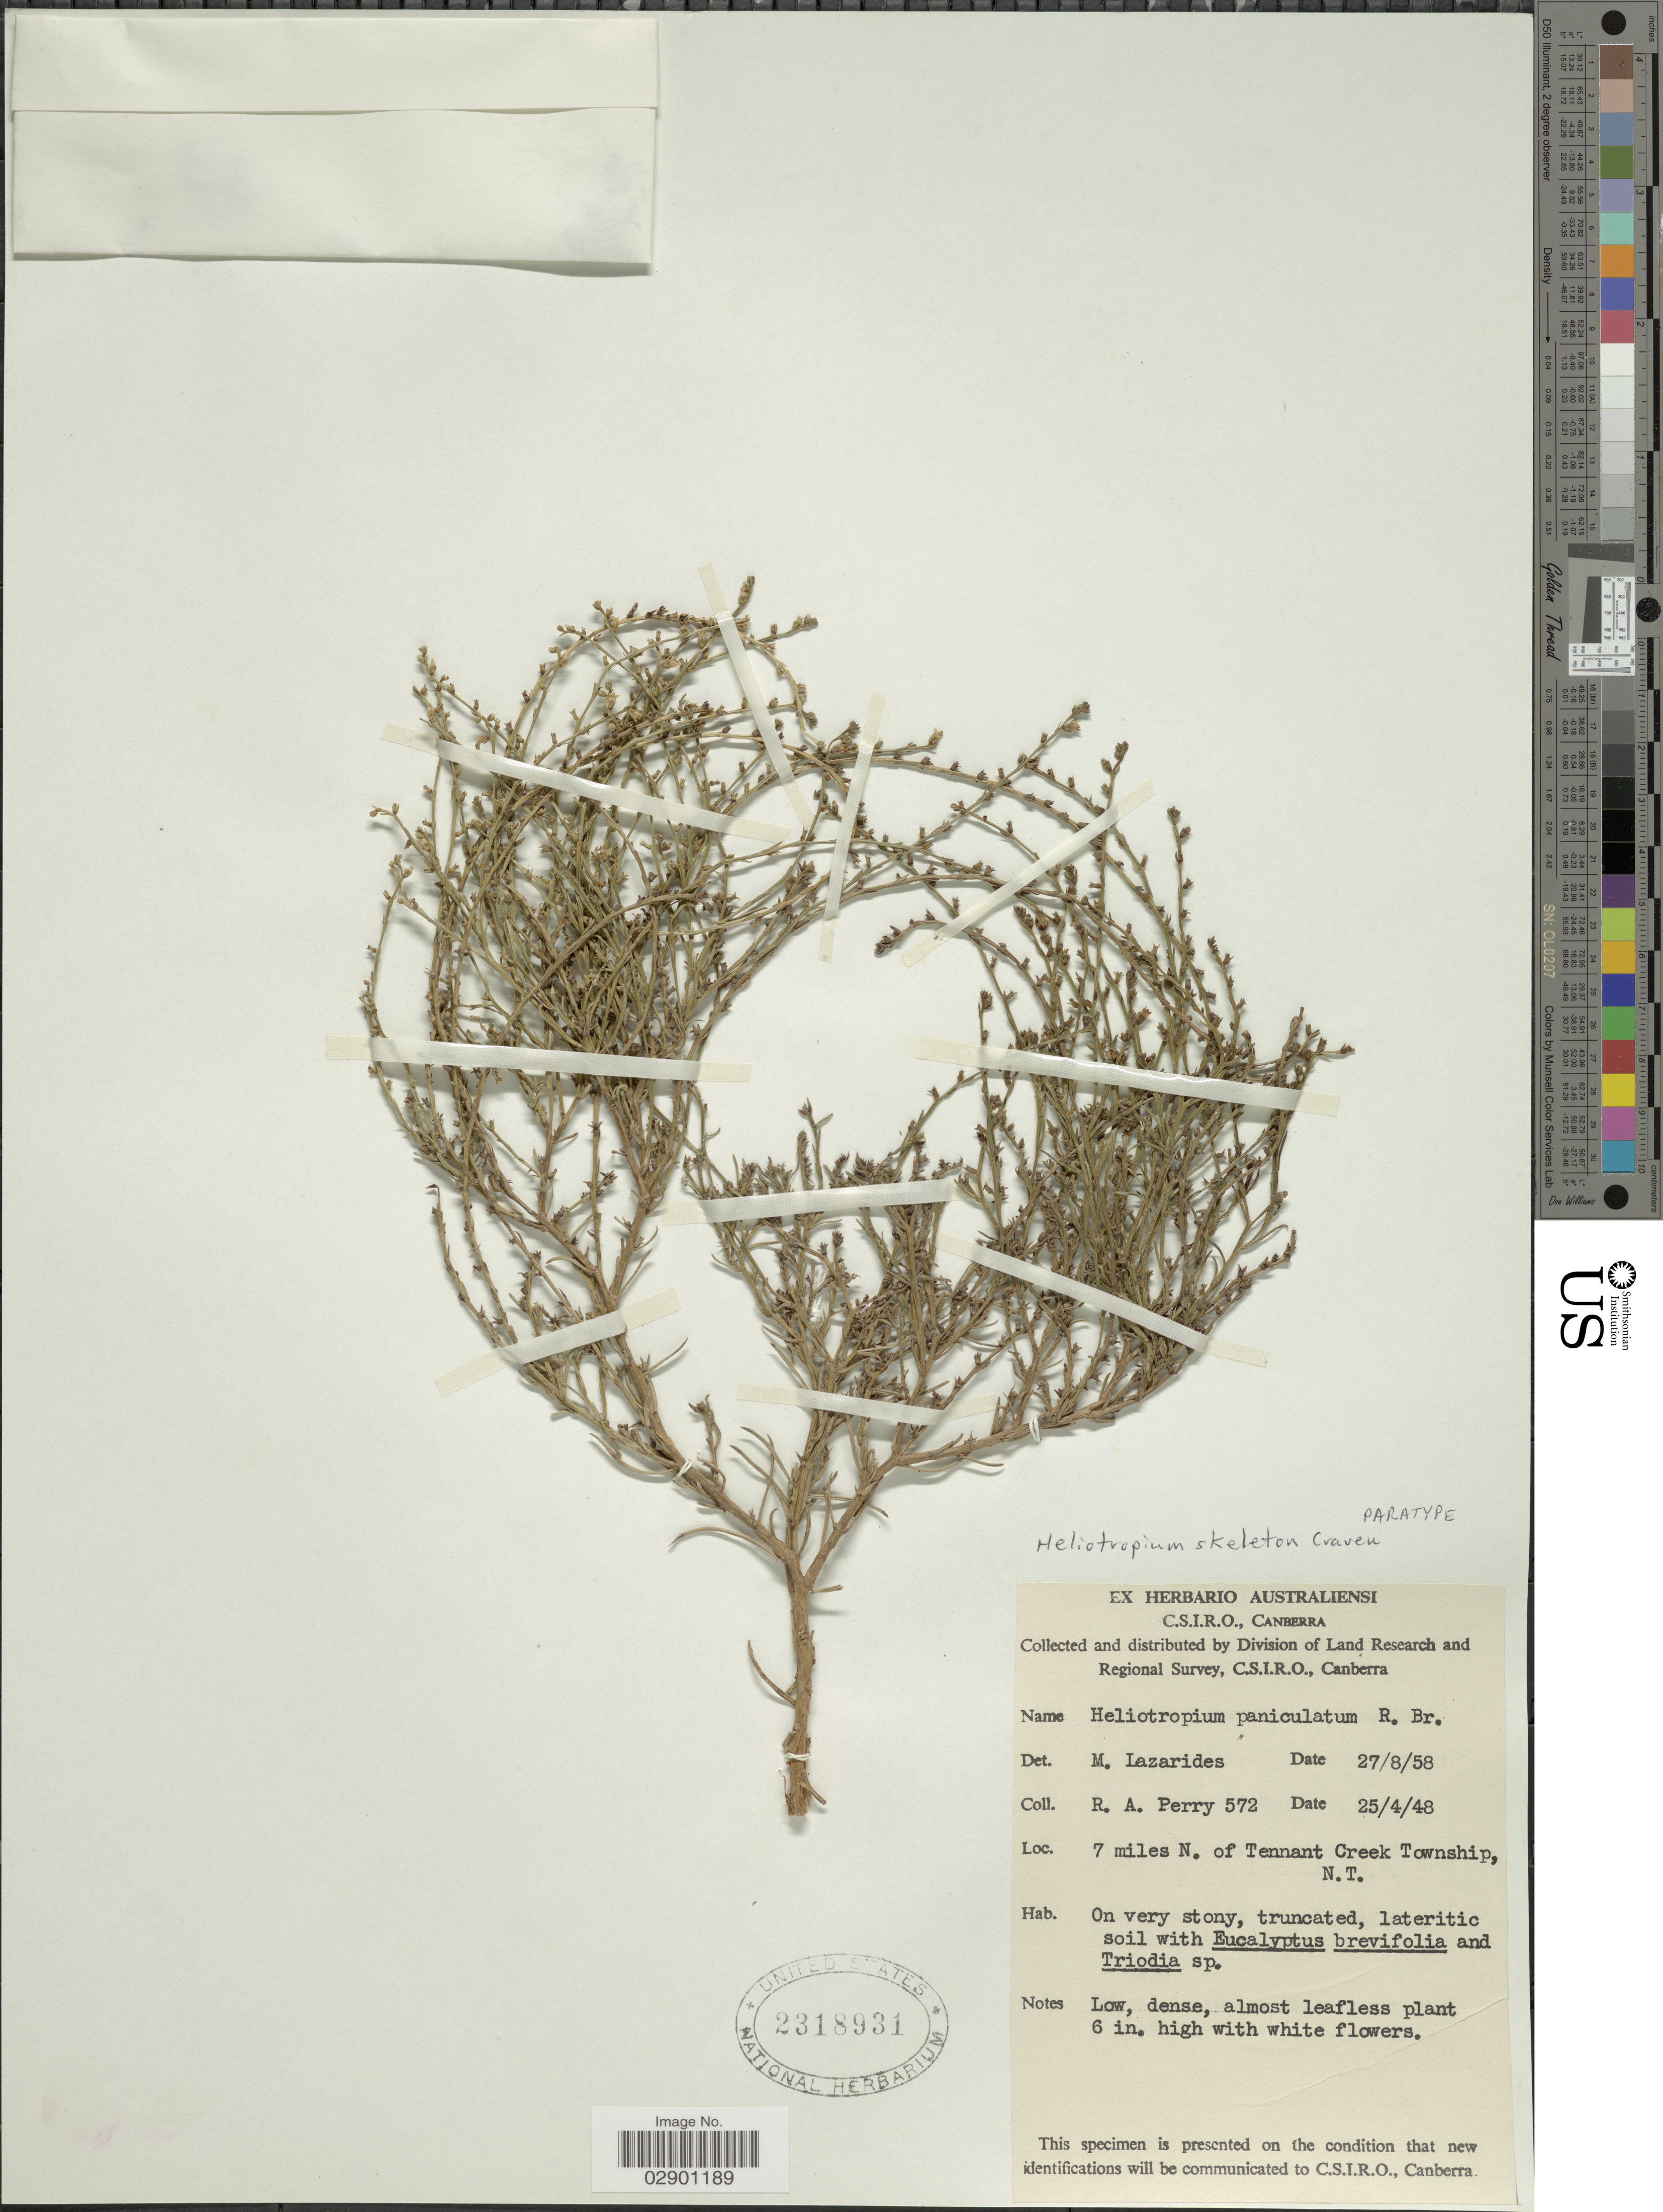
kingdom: Plantae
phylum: Tracheophyta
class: Magnoliopsida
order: Boraginales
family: Heliotropiaceae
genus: Heliotropium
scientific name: Heliotropium skeleton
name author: Craven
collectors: Perry, R. A.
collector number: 572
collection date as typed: Transcribed d/m/y: 25/4/48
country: Australia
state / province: Northern Territory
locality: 7 miles N. of Tennant Creek Township, N.T.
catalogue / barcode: US 2318931